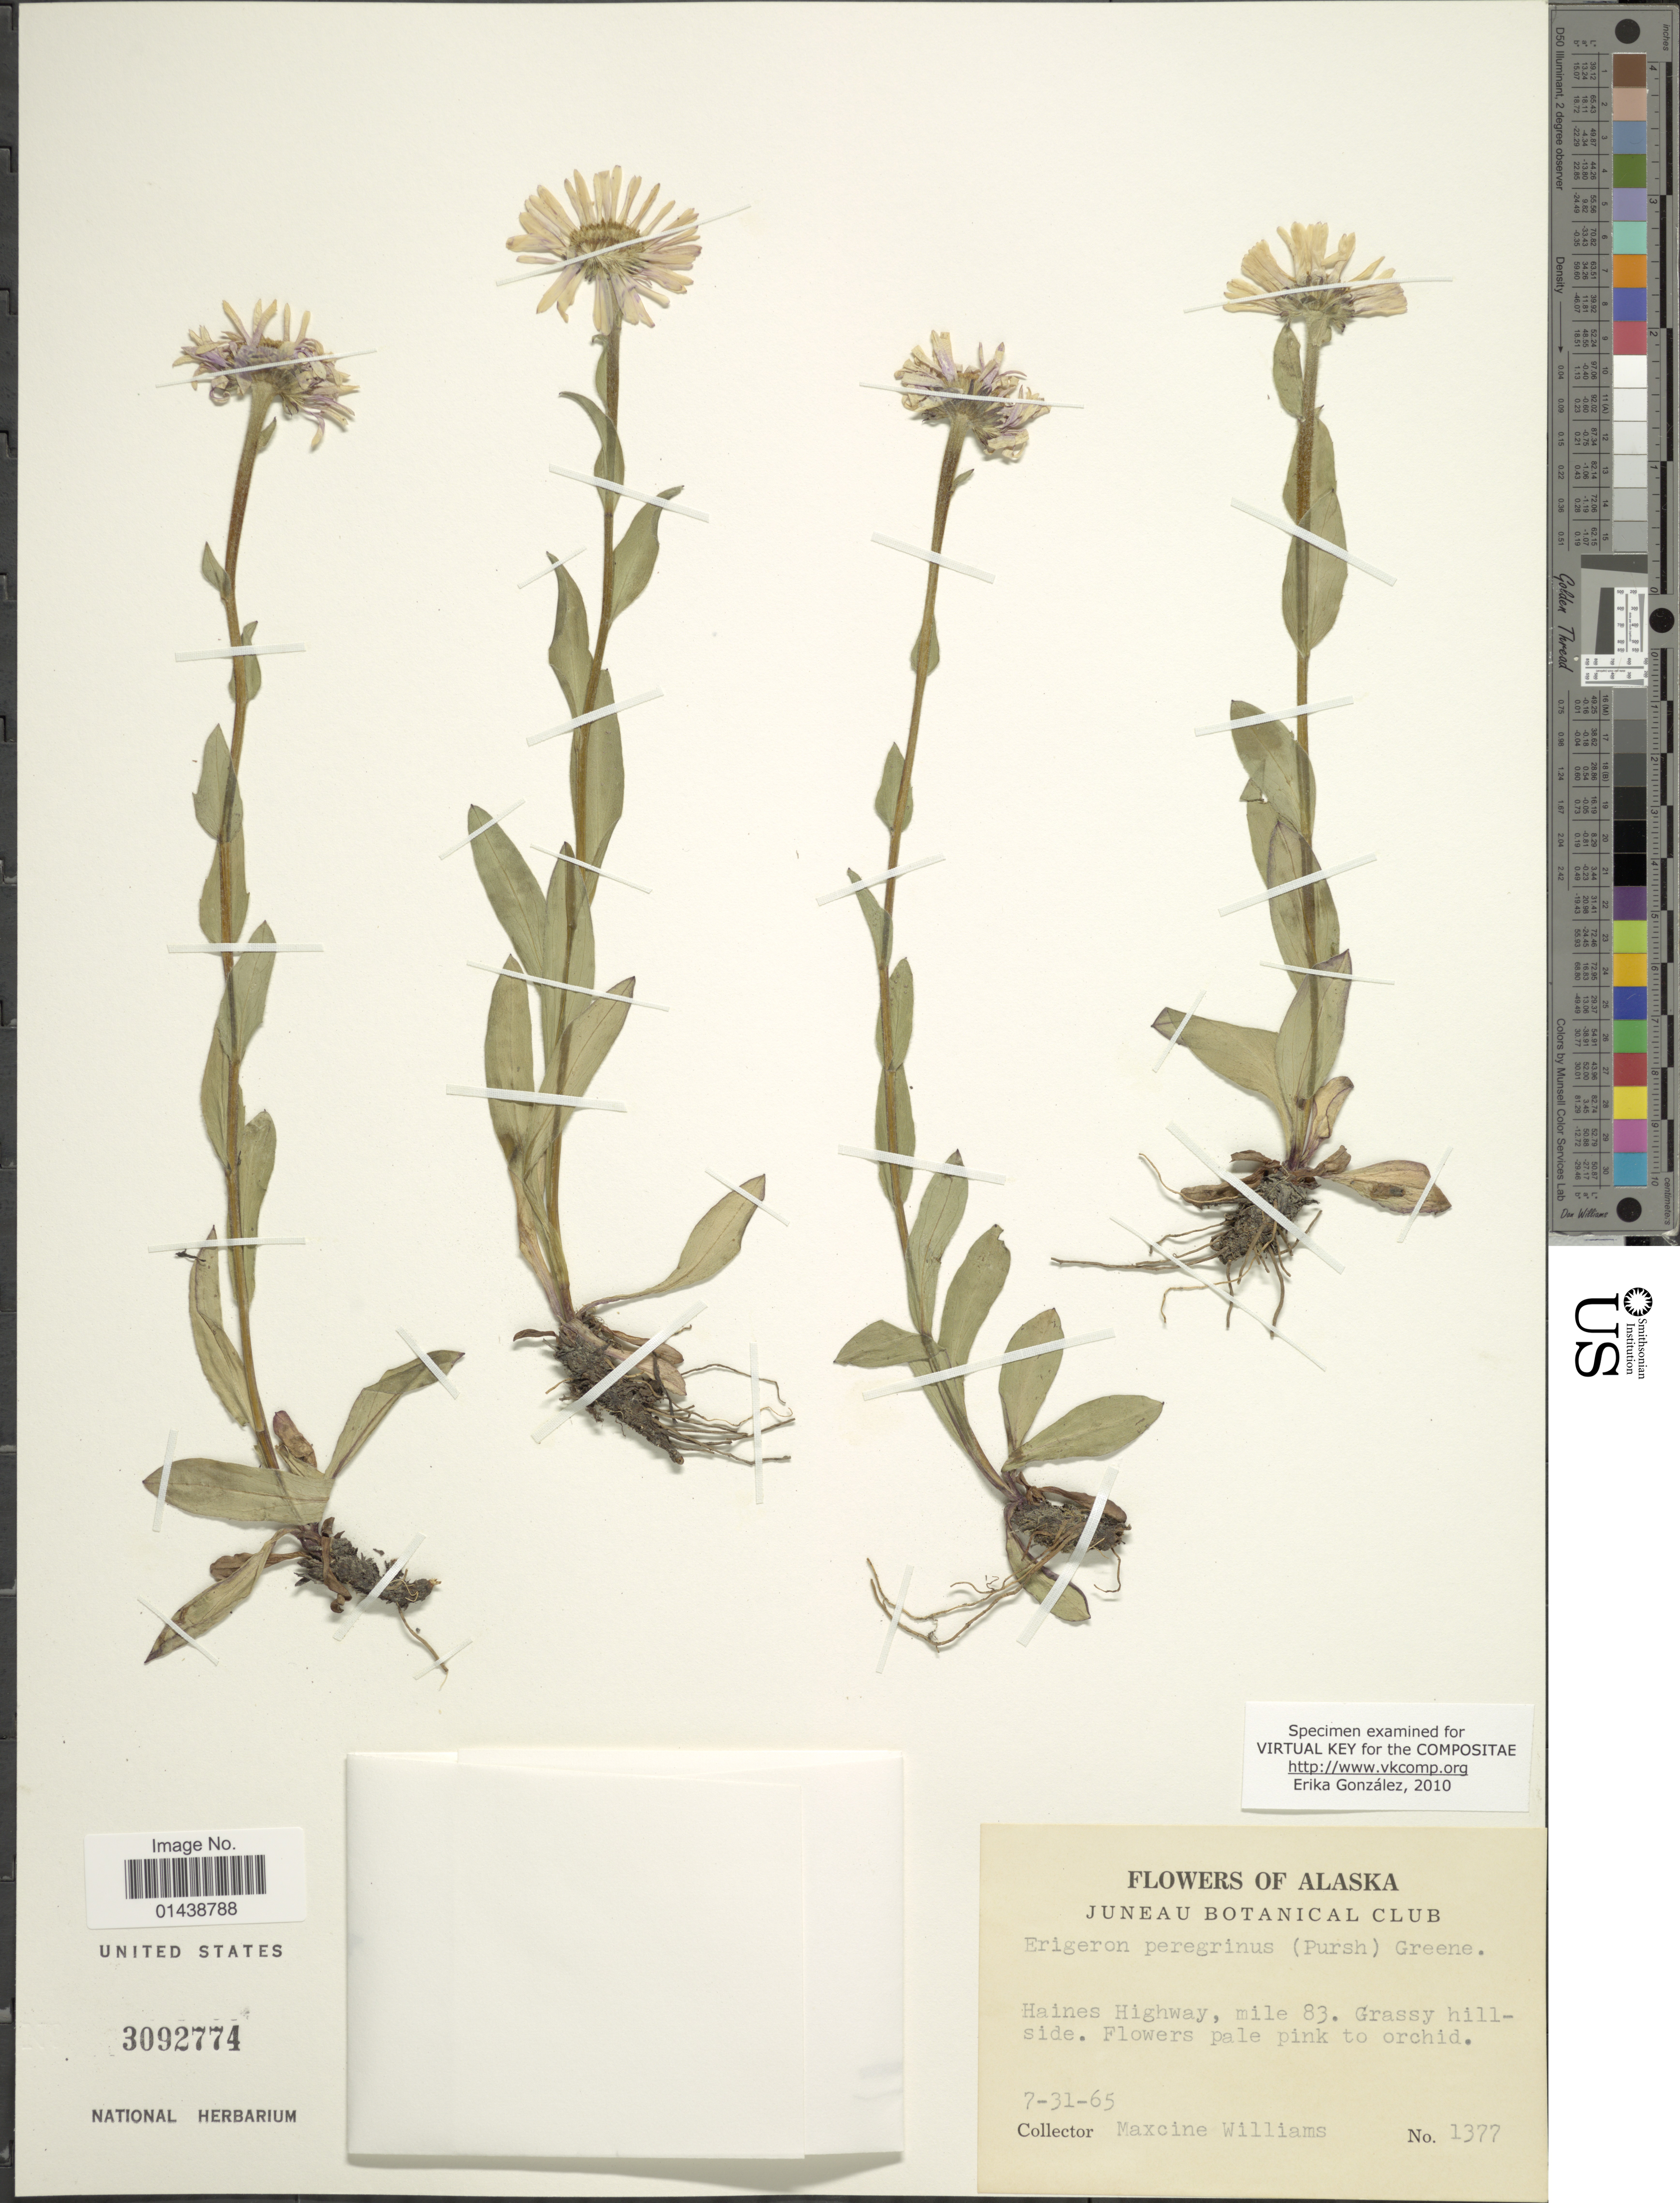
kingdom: Plantae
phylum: Tracheophyta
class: Magnoliopsida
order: Asterales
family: Asteraceae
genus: Erigeron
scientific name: Erigeron peregrinus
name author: (Banks ex Pursh) Greene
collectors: Mr. Williams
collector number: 1377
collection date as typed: Transcribed d/m/y: 31/7/65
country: United States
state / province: Alaska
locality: Haines Highway, mile 83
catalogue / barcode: US 3092774